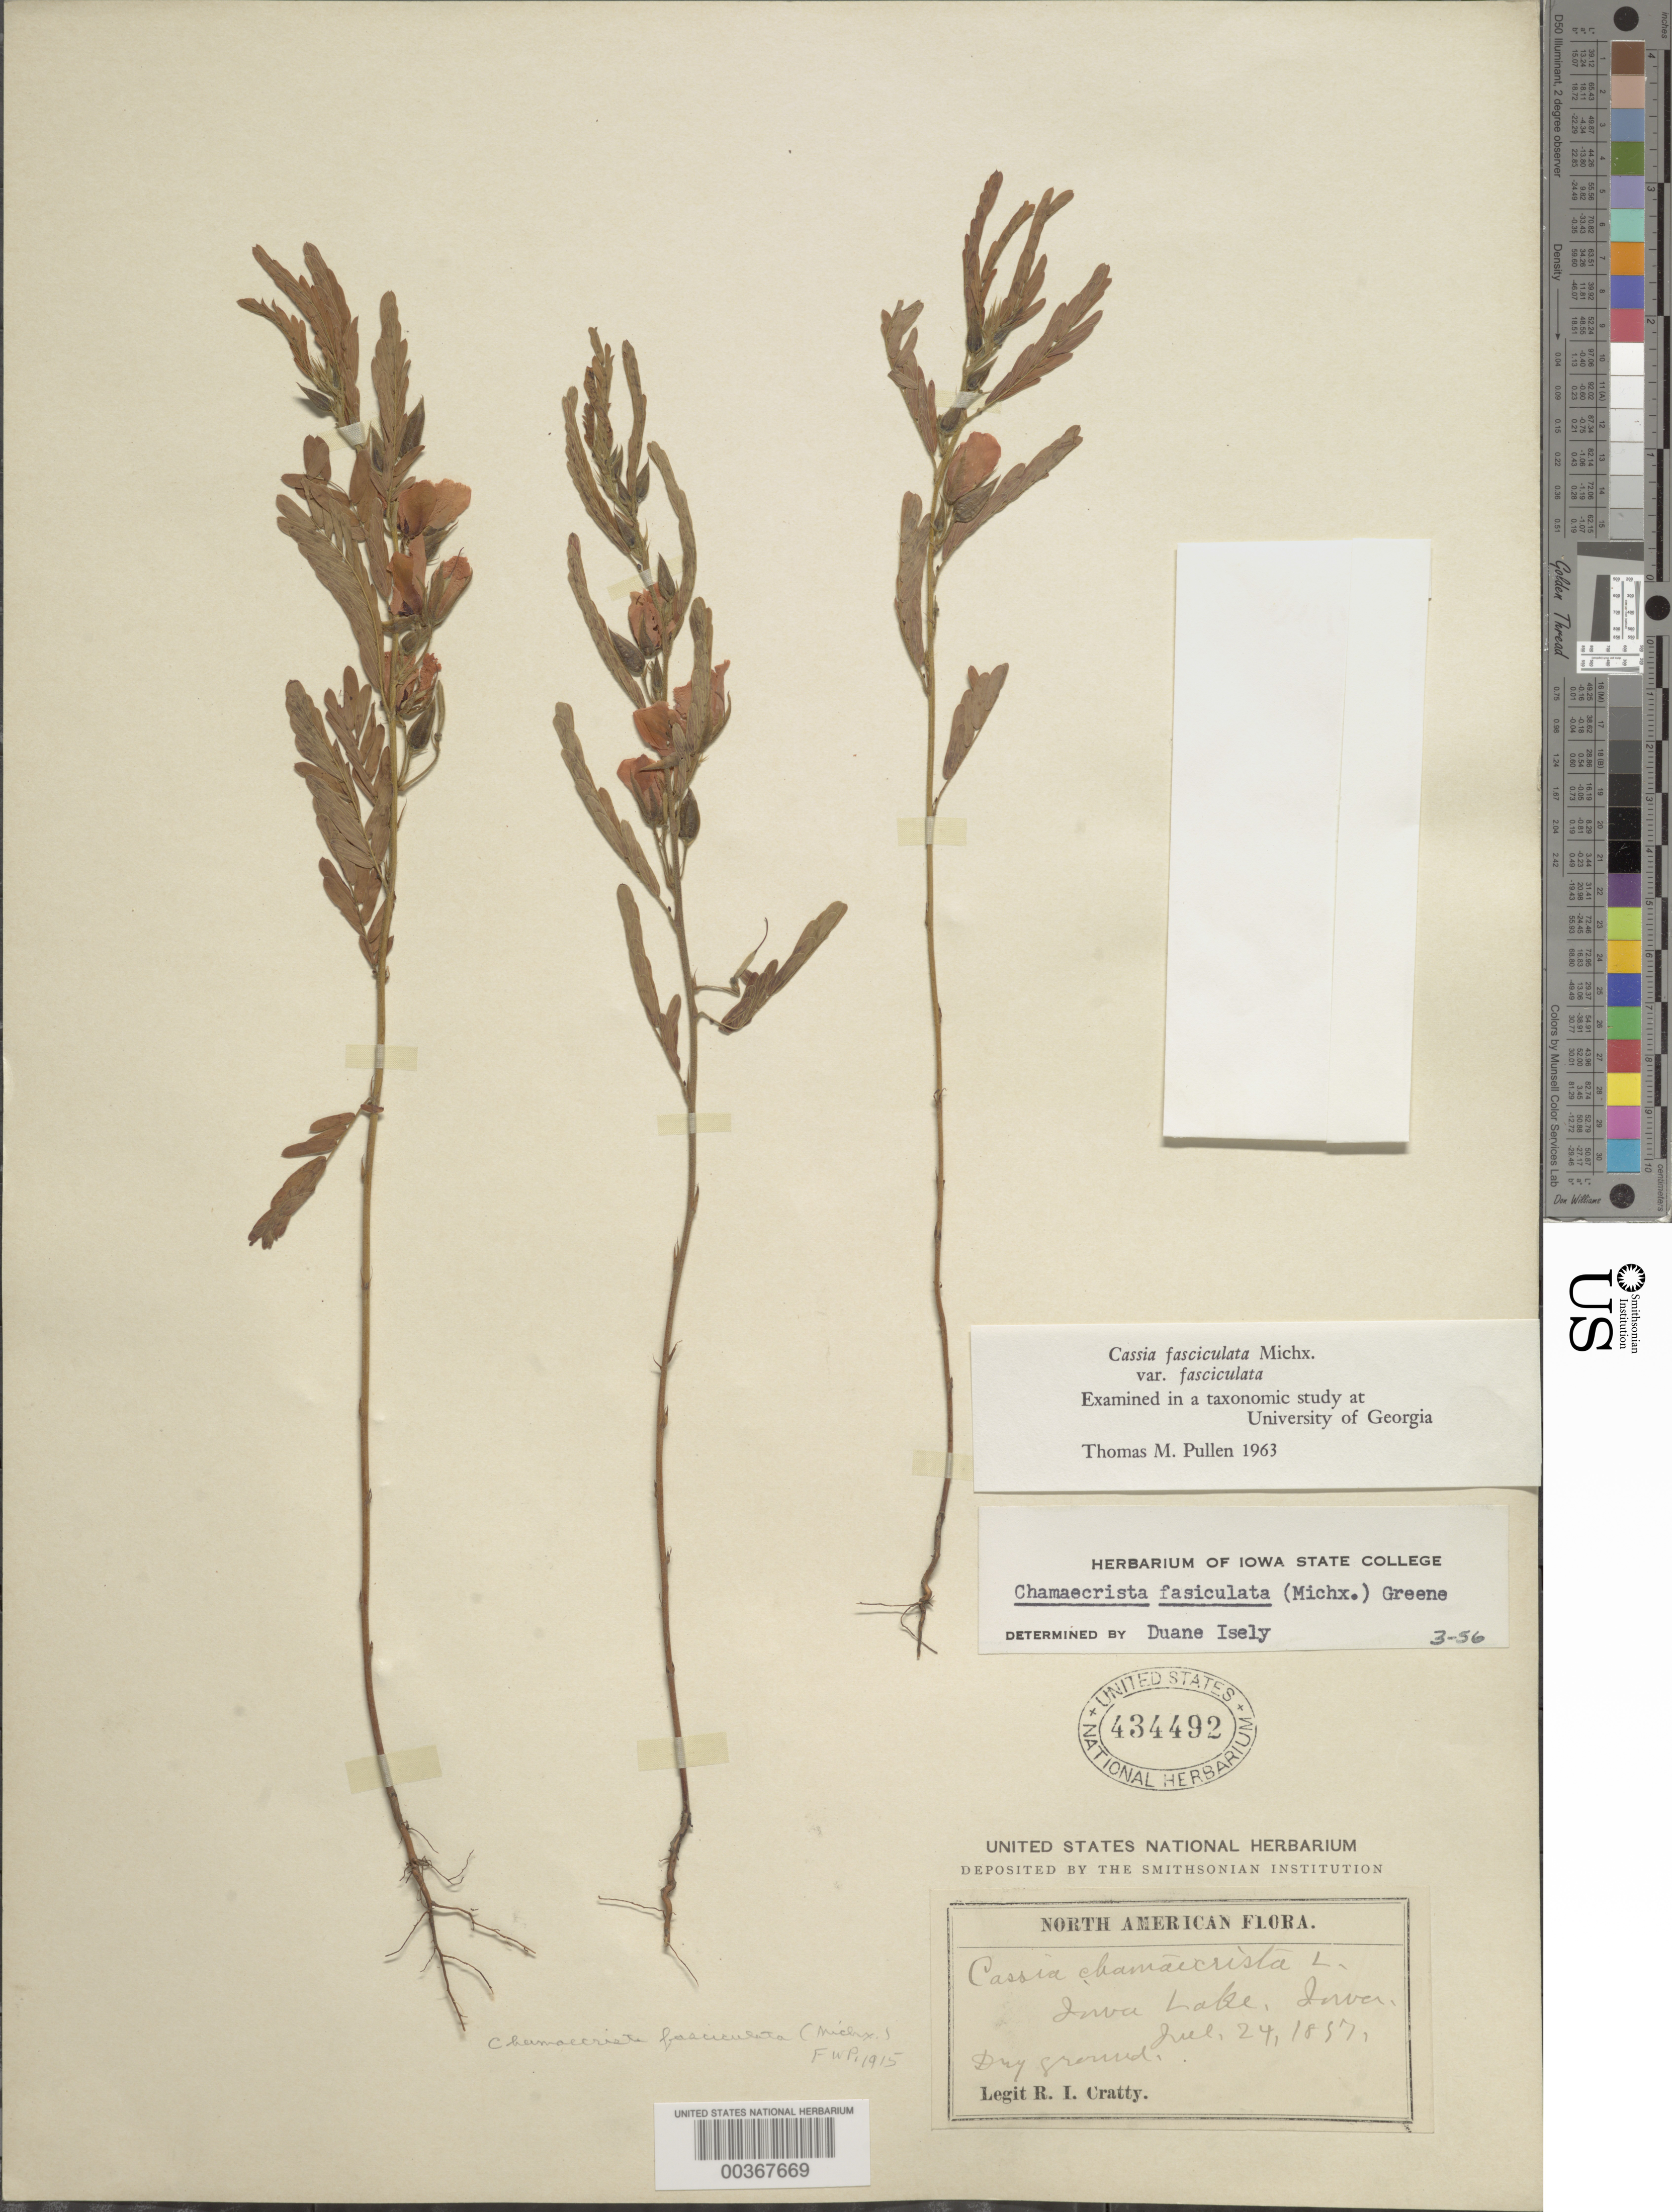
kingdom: Plantae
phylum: Tracheophyta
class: Magnoliopsida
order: Fabales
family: Fabaceae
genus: Chamaecrista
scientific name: Chamaecrista fasciculata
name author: (Michx.) Greene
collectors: R. Cratty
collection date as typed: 24 Jul 1857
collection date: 1857-07-24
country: United States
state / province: Iowa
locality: Iowa lake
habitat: Dry ground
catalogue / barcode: US 434492